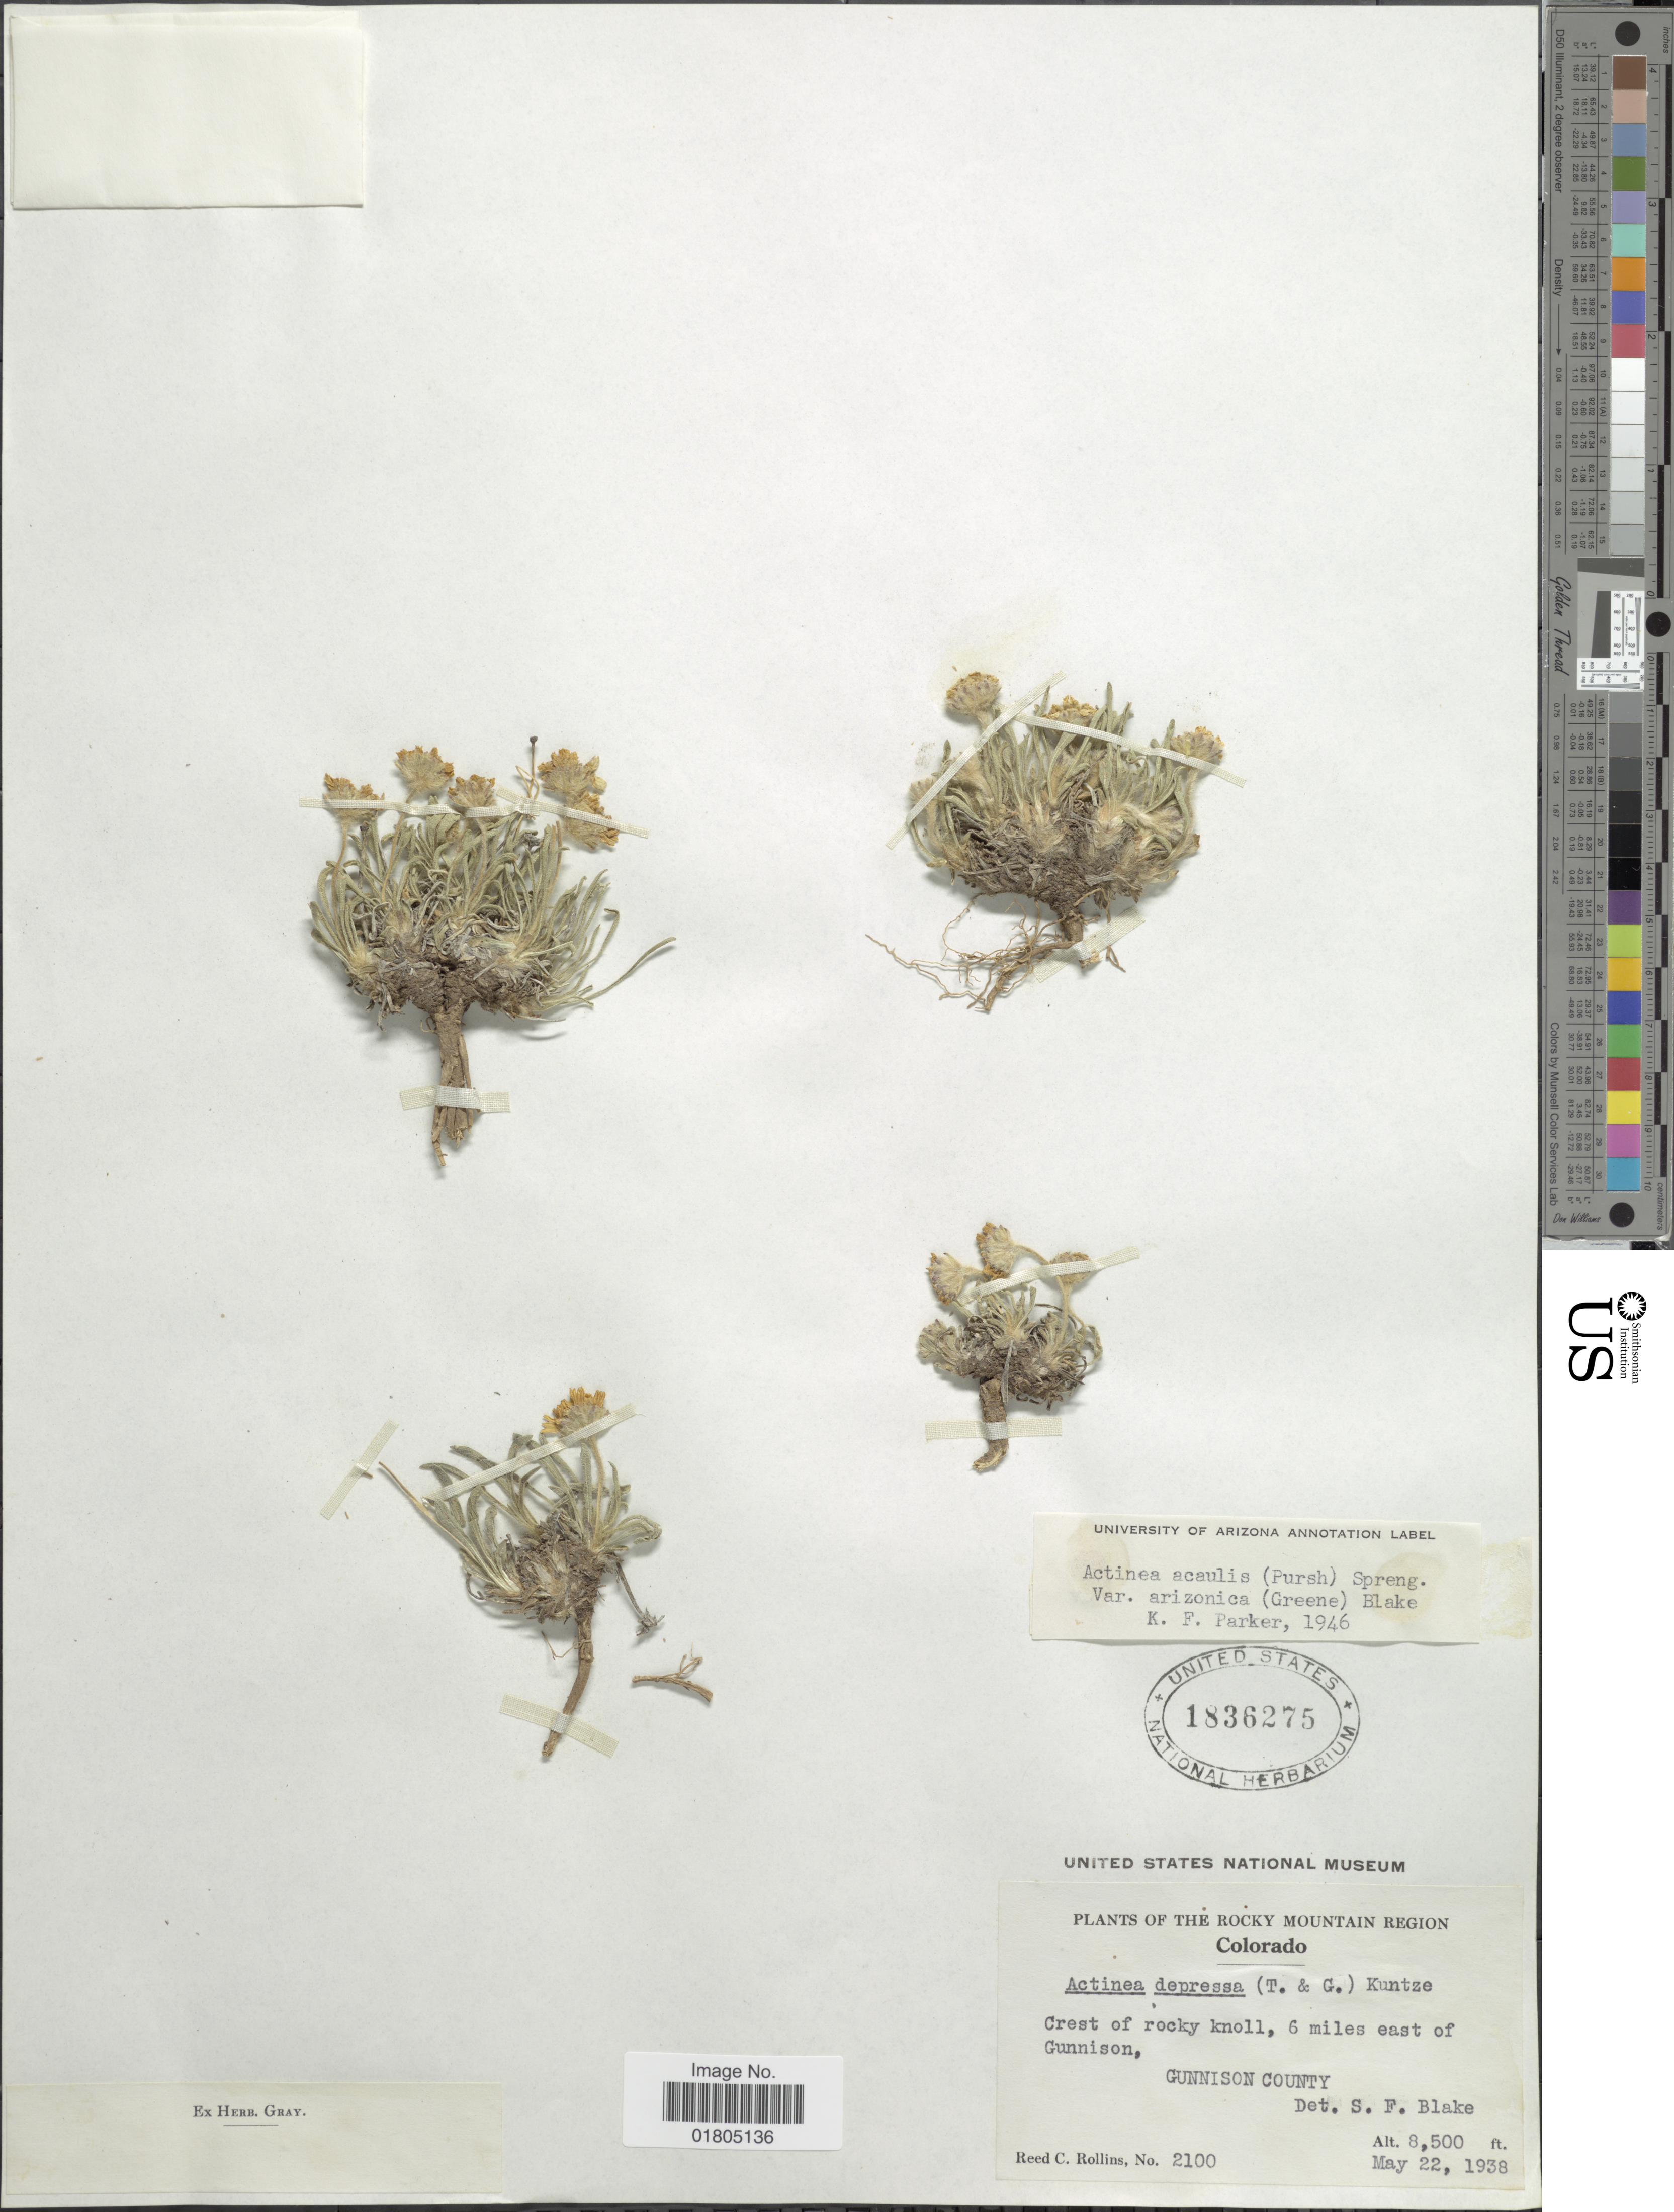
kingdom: Plantae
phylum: Tracheophyta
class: Magnoliopsida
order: Asterales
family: Asteraceae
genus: Actinea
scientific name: Actinea acaulis var. arizonica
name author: (Greene) S.F. Blake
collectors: R. C. Rollins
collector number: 2100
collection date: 1938-05-22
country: United States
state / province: Colorado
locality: The Rocky Mountain Region, Crest of Rocky knoll, 6 miles east of Gunnison, Gunnison County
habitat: crest of rocky knoll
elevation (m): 2591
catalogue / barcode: US 1836275